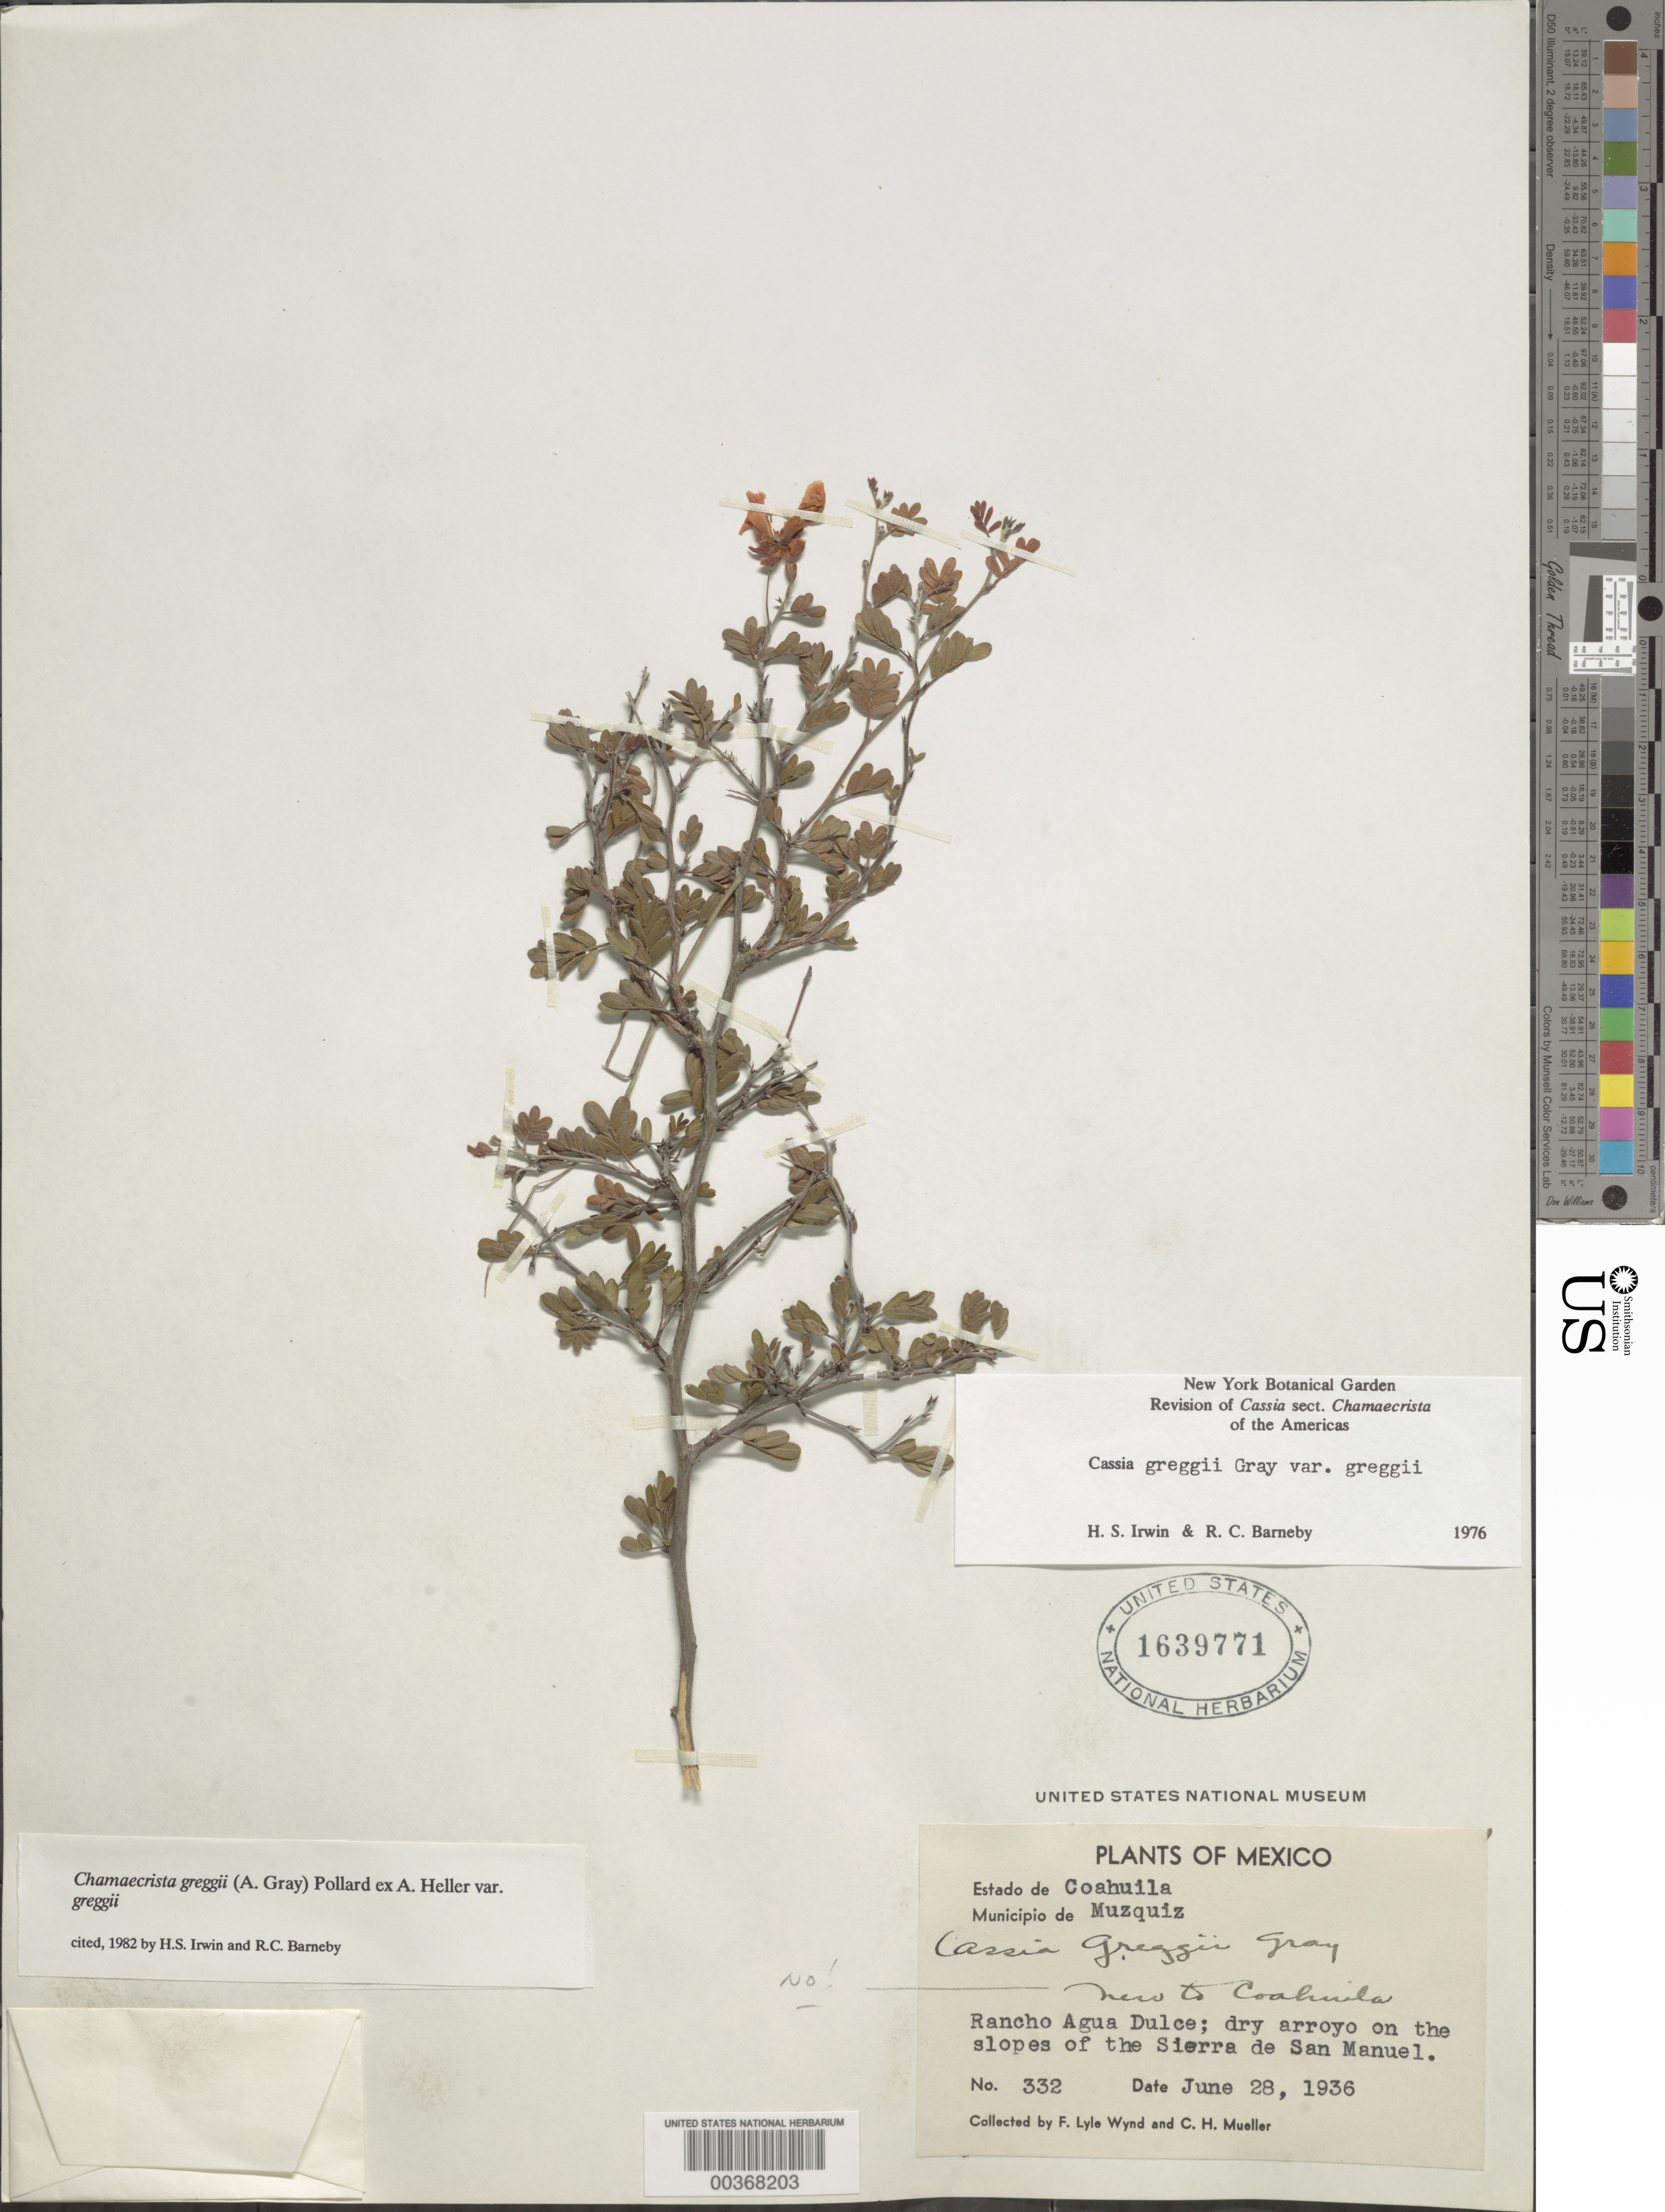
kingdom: Plantae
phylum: Tracheophyta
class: Magnoliopsida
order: Fabales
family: Fabaceae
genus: Chamaecrista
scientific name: Chamaecrista greggii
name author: (A. Gray) Pollard ex A. Heller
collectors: F. L. Wynd & C. H. Muller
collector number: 332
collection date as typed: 28 Jun 1936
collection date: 1936-06-28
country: Mexico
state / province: Coahuila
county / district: Múzquiz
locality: Rancho Agua Dulce; Sierra de San Manuel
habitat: Dry arroyo on the slopes of the sierra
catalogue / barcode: US 1639771